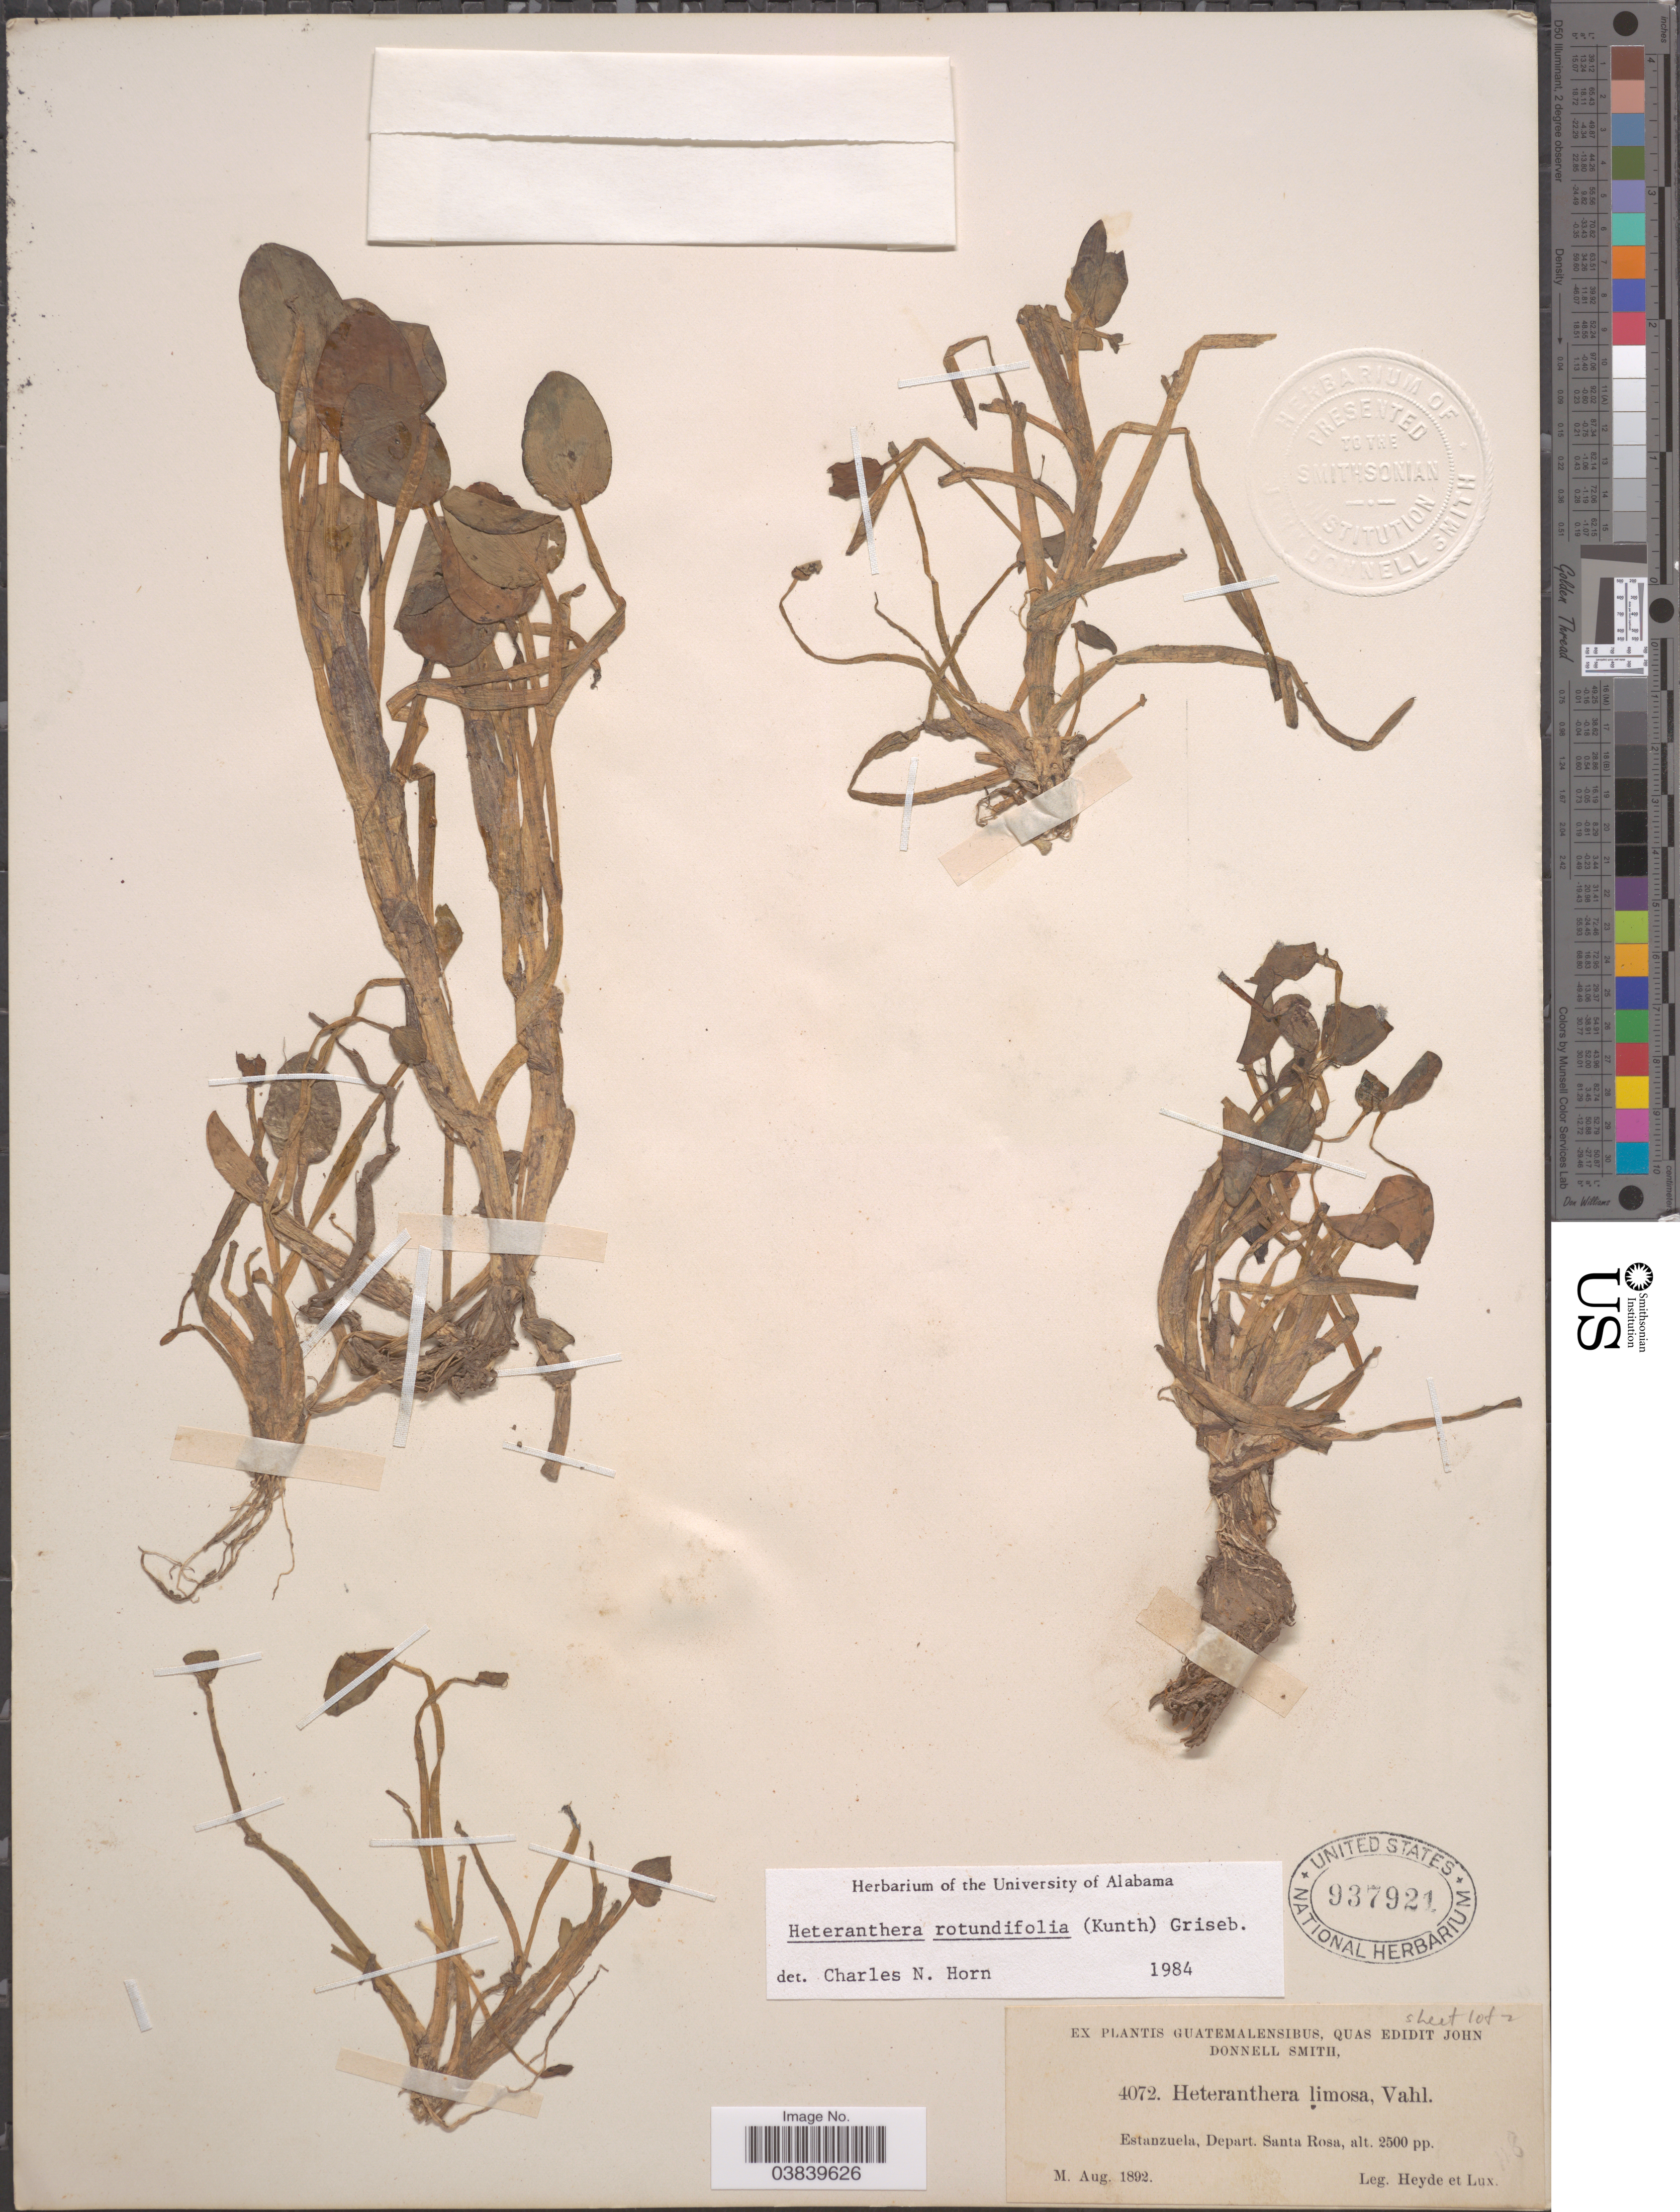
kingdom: Plantae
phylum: Tracheophyta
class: Liliopsida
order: Commelinales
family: Pontederiaceae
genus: Heteranthera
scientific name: Heteranthera rotundifolia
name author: (Kunth) Griseb.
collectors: Heyde & Lux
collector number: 4072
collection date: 1892-08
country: Guatemala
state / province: Santa Rosa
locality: Estanzuela, Depart. Santa Rosa.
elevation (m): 762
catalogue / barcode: US 937921